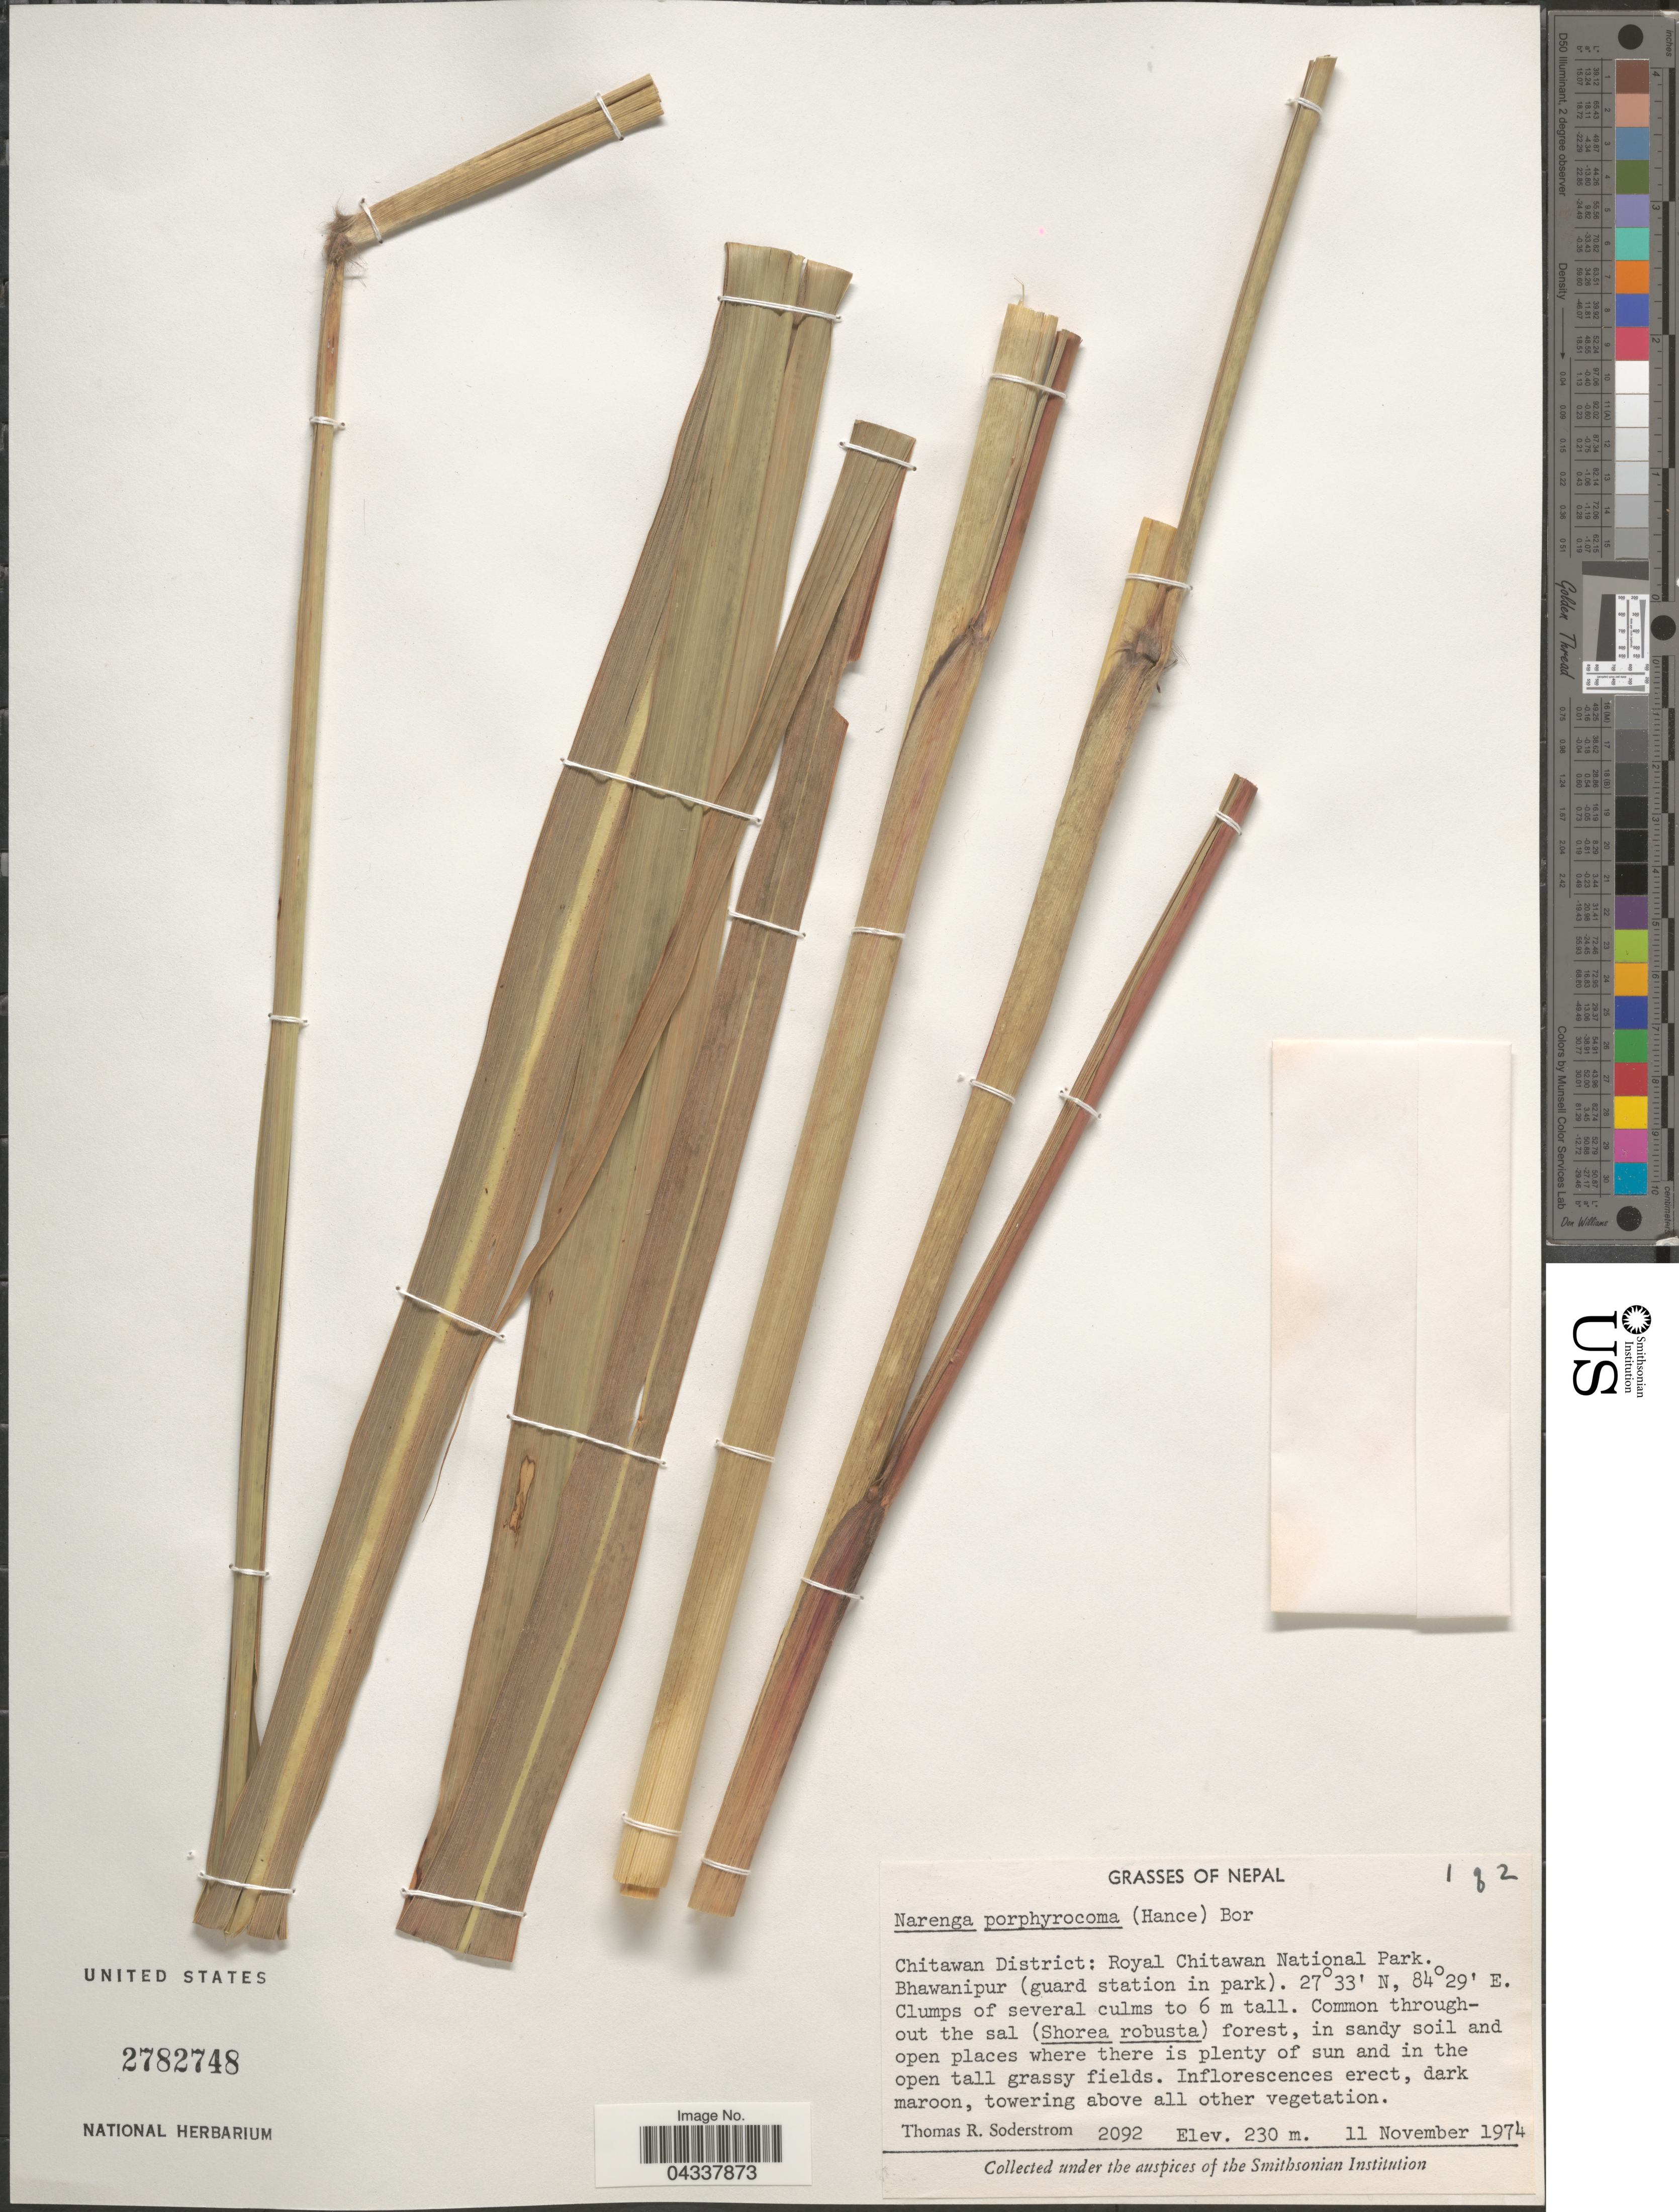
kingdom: Plantae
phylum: Tracheophyta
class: Liliopsida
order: Poales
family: Poaceae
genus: Narenga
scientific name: Narenga porphyrocoma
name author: (Hance) Bor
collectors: T. R. Soderstrom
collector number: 2092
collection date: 1974-11-11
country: Nepal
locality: Chitawan District: Royal Chitawan National Park. Bhawanipur (guard station in park).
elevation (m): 230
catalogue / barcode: US 2782748